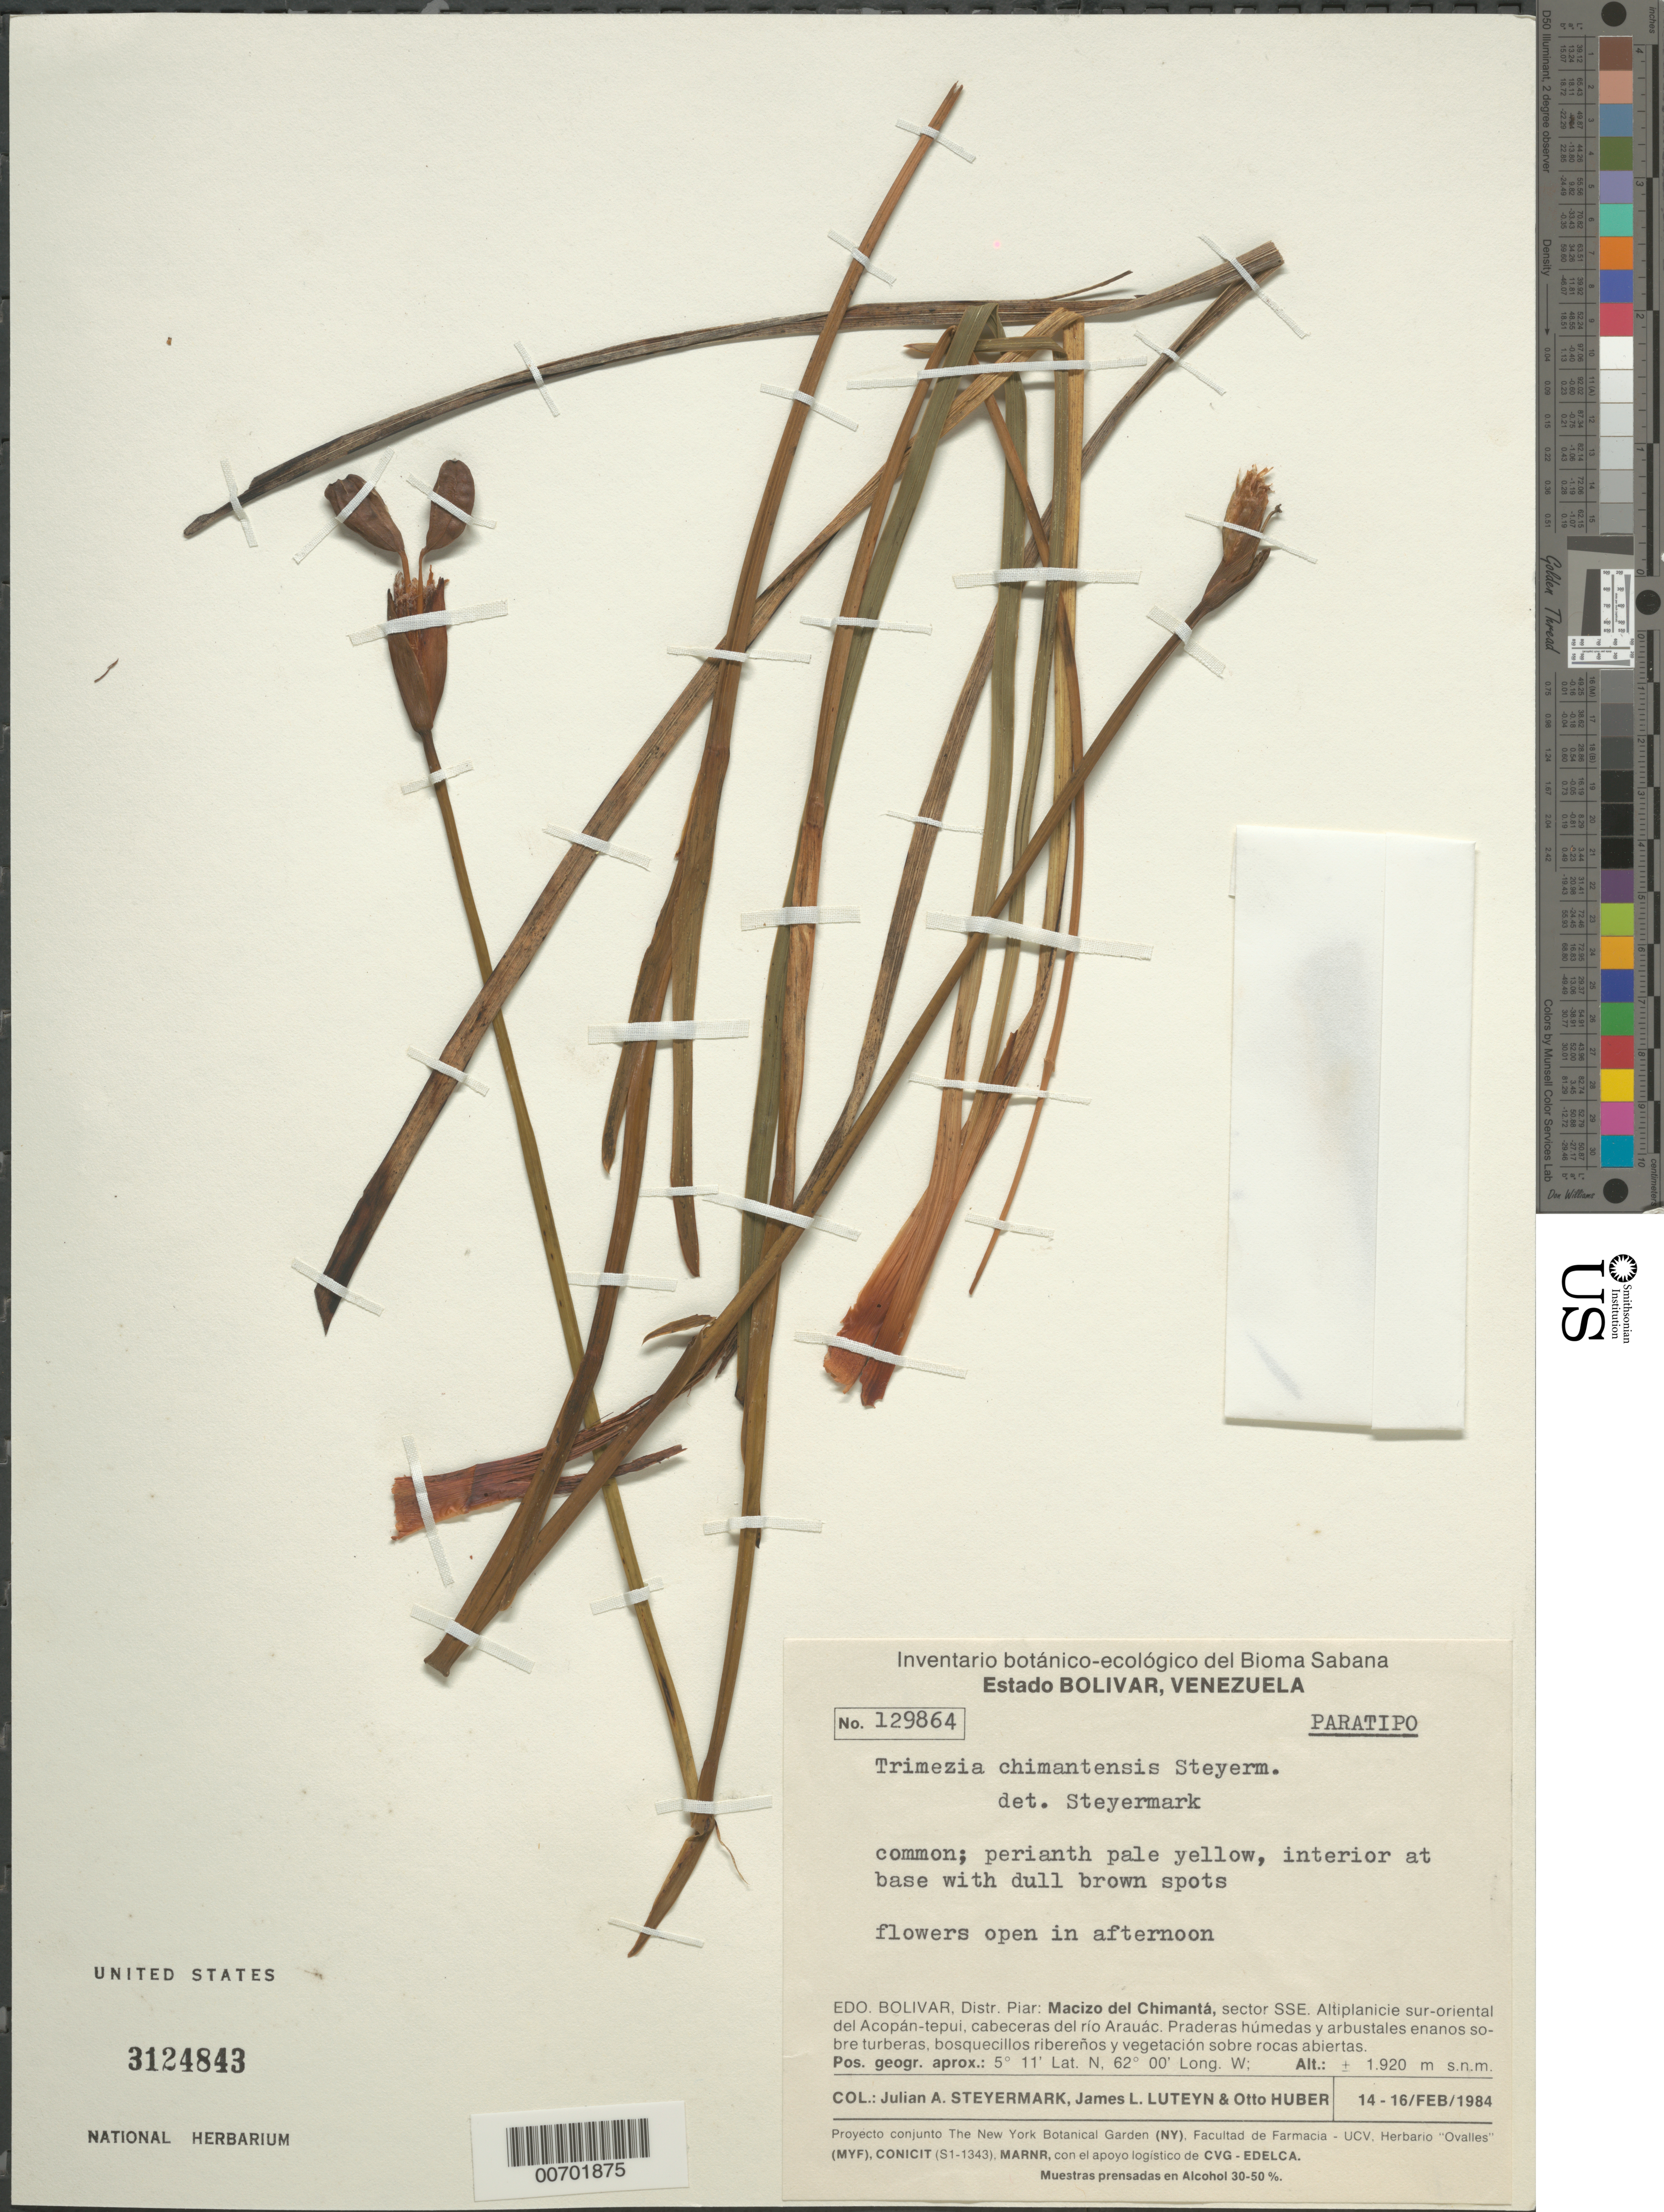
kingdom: Plantae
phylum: Tracheophyta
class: Liliopsida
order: Asparagales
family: Iridaceae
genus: Trimezia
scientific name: Trimezia chimantensis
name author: Steyerm.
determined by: Steyermark, Julian A., (VEN)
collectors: J. Steyermark, J. L. Luteyn & O. Huber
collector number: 129864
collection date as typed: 14-Feb-84 to 16-Feb-84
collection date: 1984-02-14/1984-02-16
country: Venezuela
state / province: Bolívar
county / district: Piar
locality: Macizo del Chimantá, sector SSE. Altiplanicie sur-oriental del Acopán-tepuí; cabeceras del río Arauác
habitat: Praderas húmedas y arbustales enanos sobre turberas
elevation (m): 1920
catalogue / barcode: US 3124843